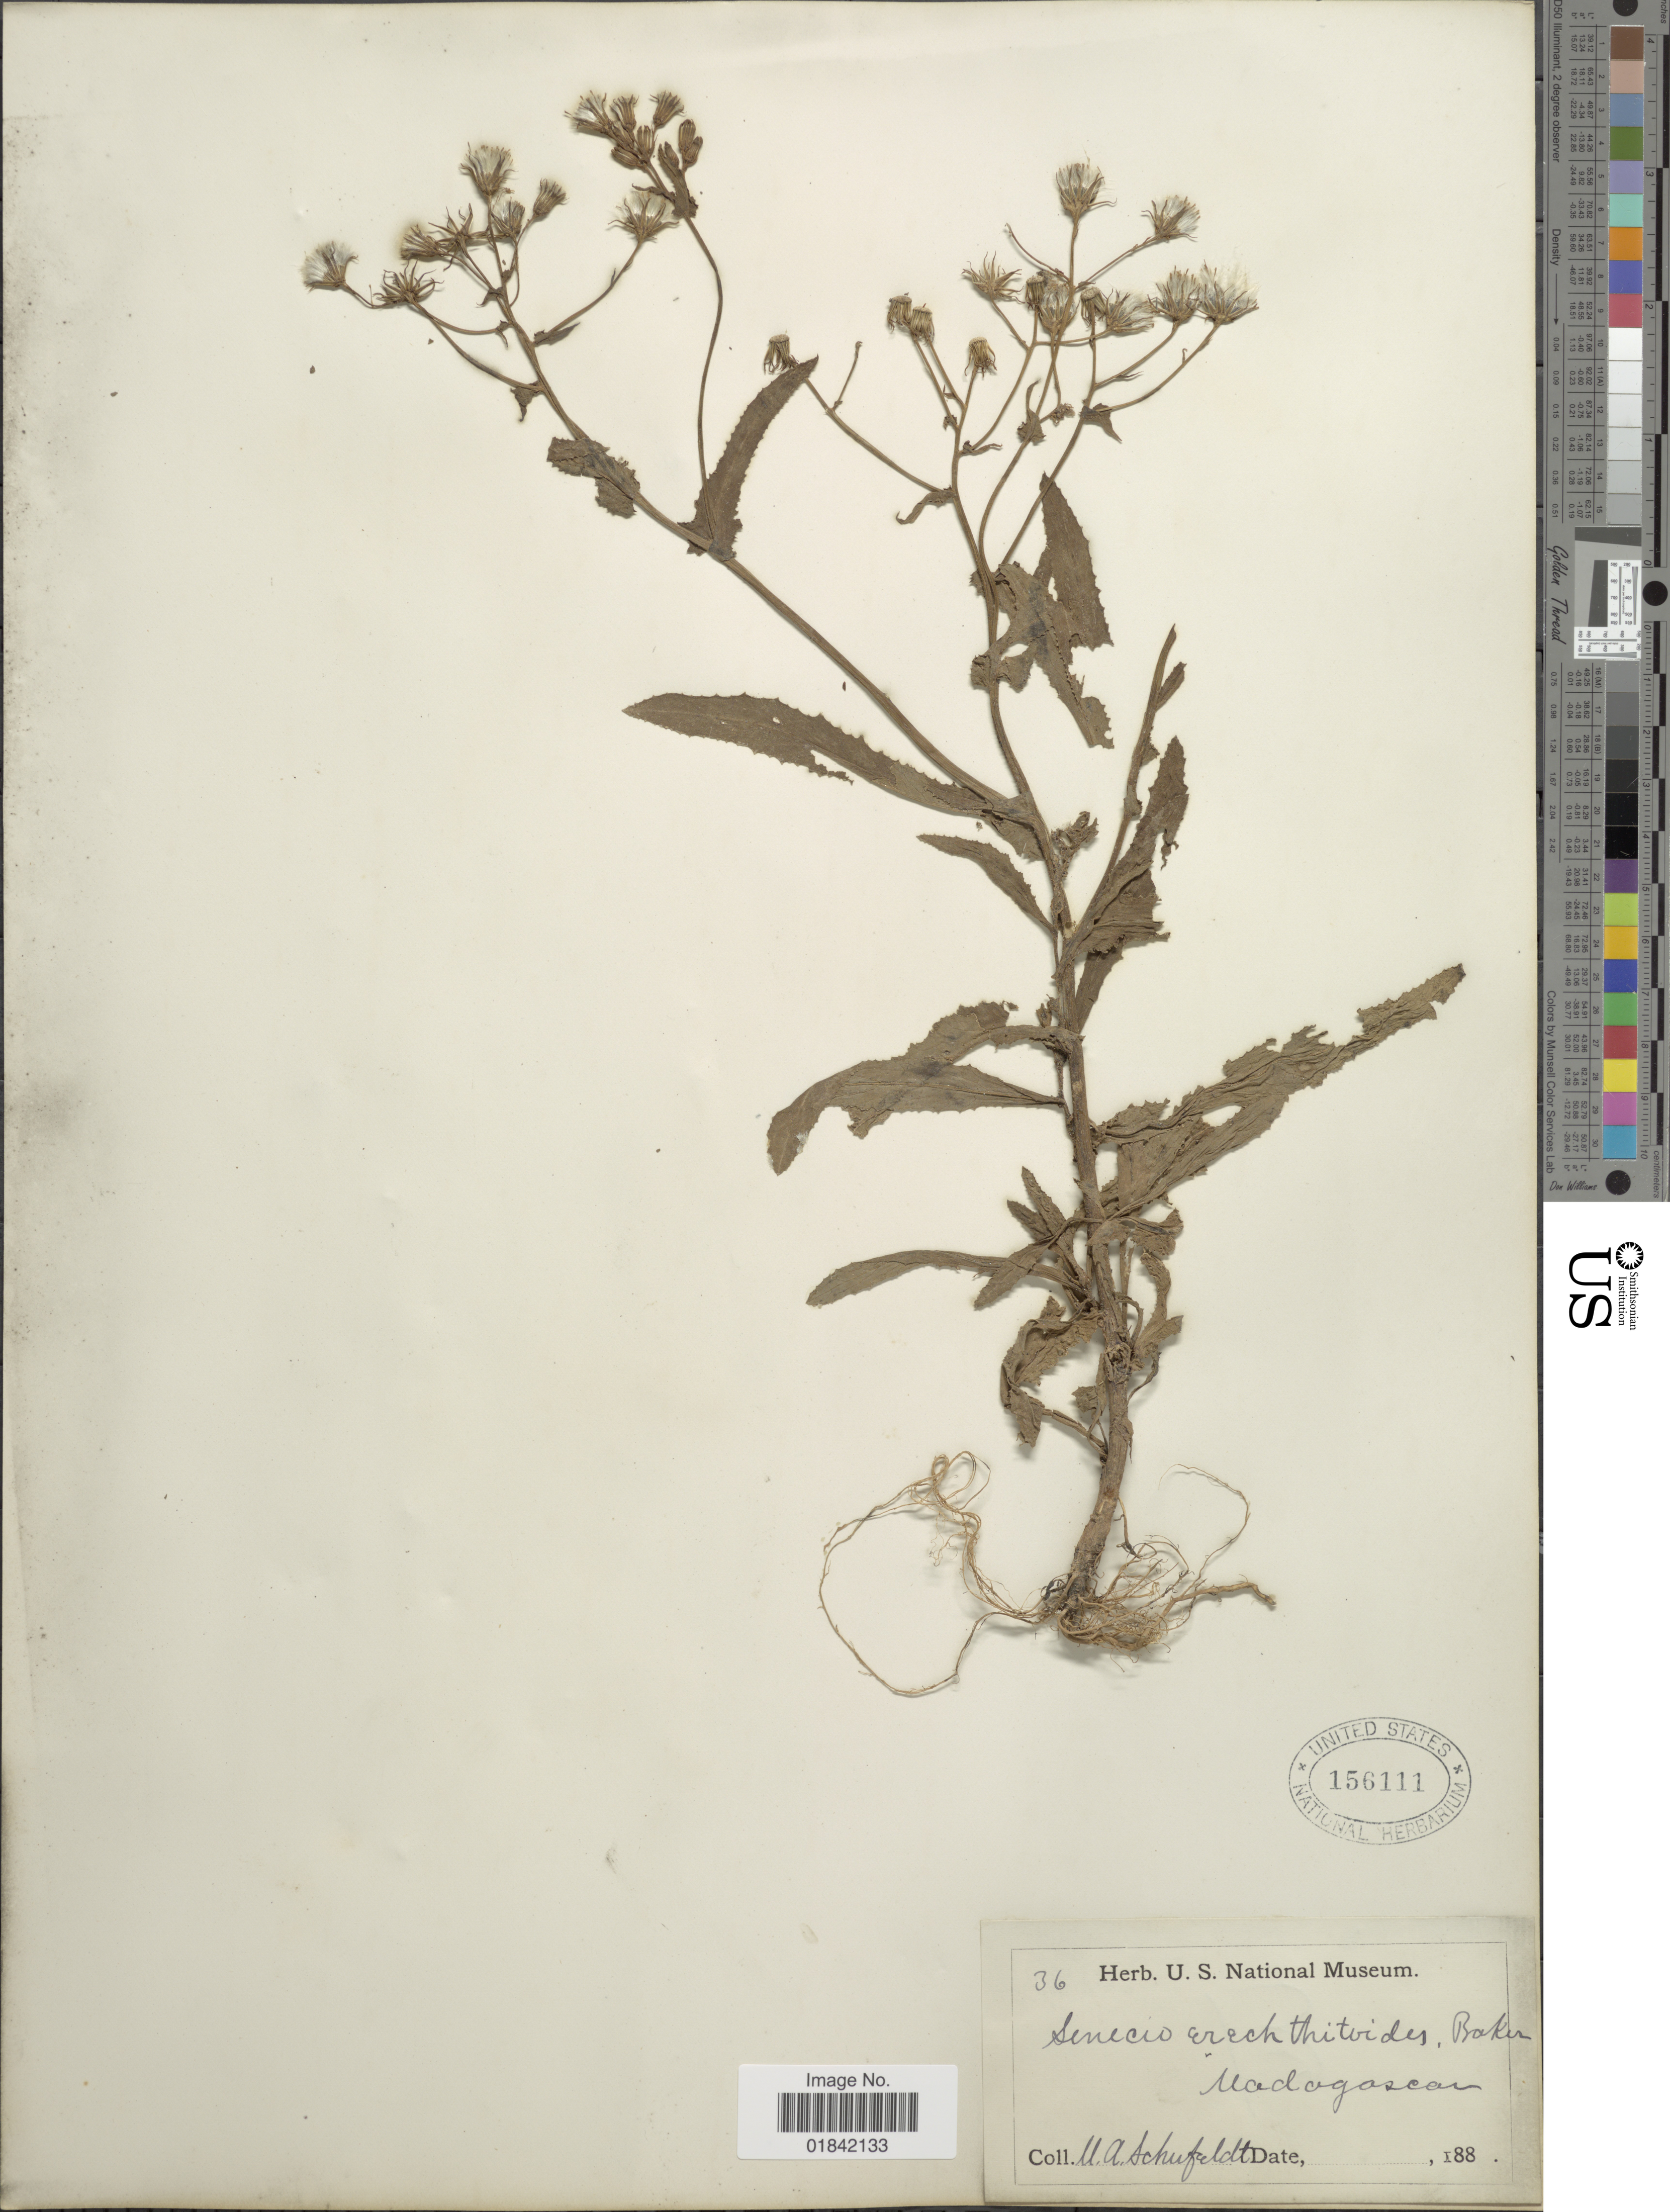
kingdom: Plantae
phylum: Tracheophyta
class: Magnoliopsida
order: Asterales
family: Asteraceae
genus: Senecio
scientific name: Senecio erechthitoides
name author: Baker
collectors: M. Schufeldt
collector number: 36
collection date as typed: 188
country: Madagascar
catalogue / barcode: US 156111